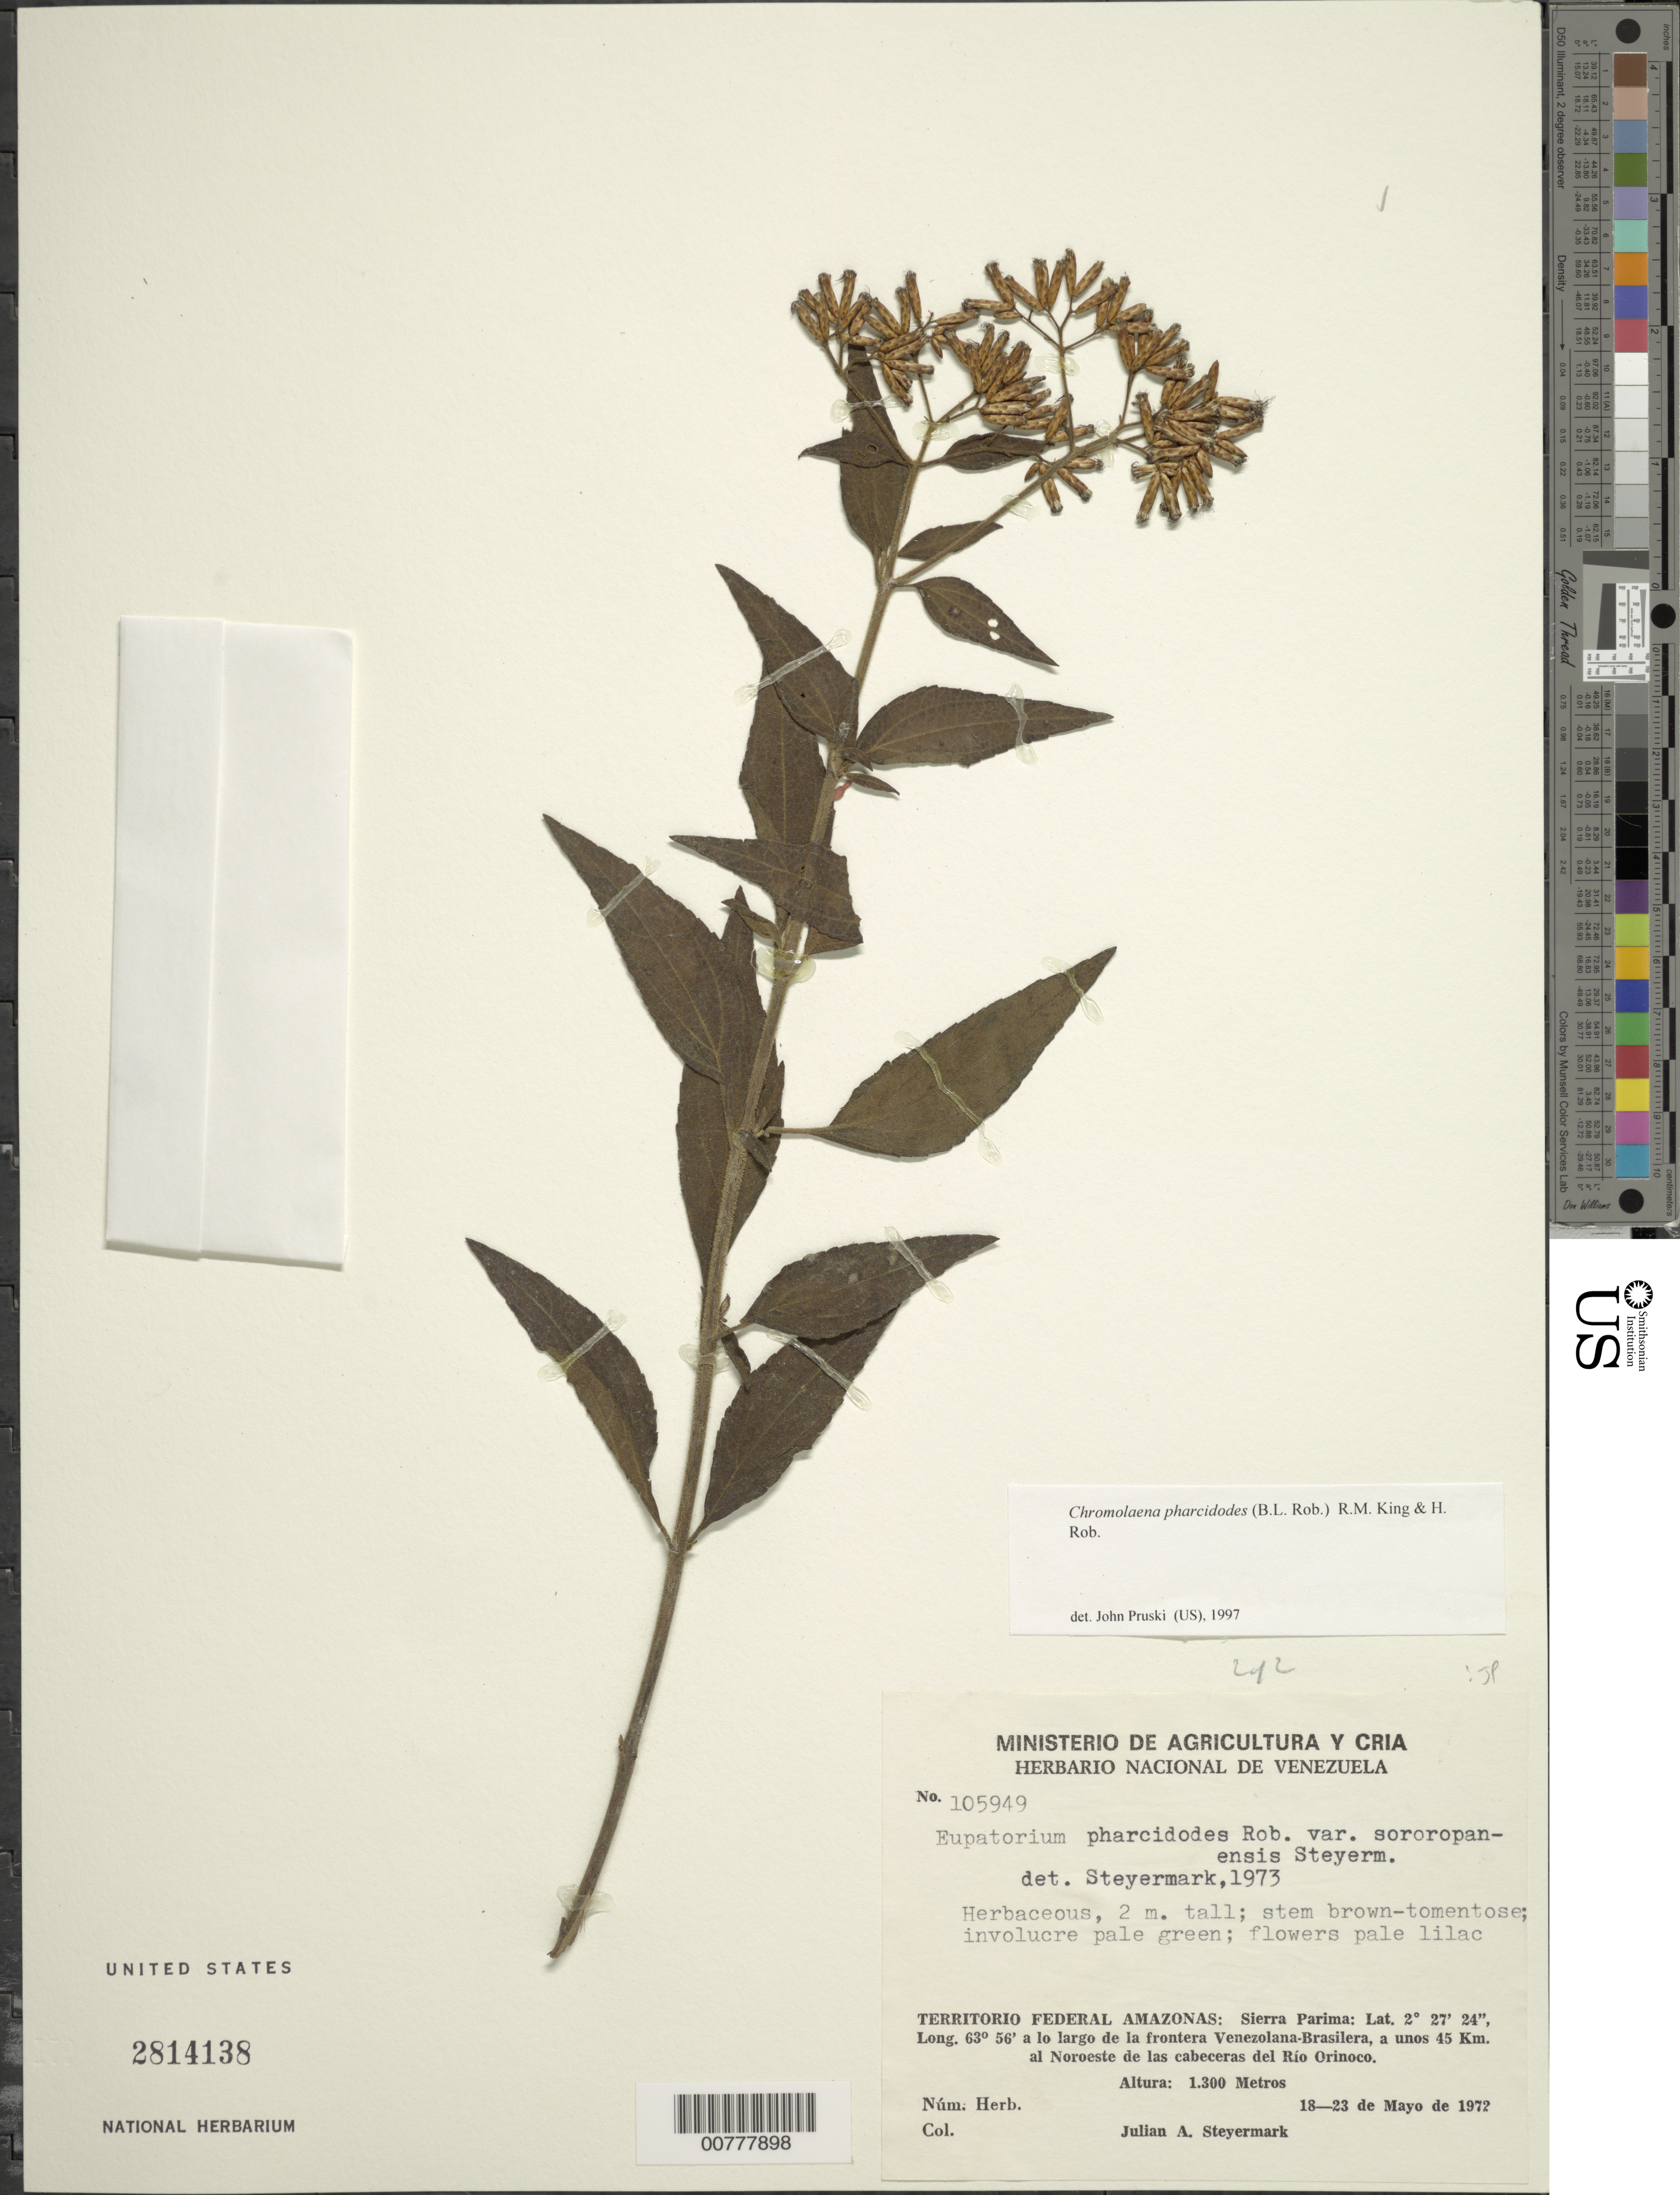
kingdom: Plantae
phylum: Tracheophyta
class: Magnoliopsida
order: Asterales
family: Asteraceae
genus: Chromolaena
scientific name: Chromolaena pharcidodes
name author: (B.L. Rob.) R.M. King & H. Rob.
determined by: Steyermark, Julian A., (VEN)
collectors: J. Steyermark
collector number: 105949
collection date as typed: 18-May-72 to 23-May-72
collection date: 1972-05-18/1972-05-23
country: Venezuela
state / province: Amazonas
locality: Sierra Parima, la frontera Venezolana-Brasilera, a unos 45 km al noroeste de las cabeceras del Río Orinoco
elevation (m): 1300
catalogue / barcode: US 2814138